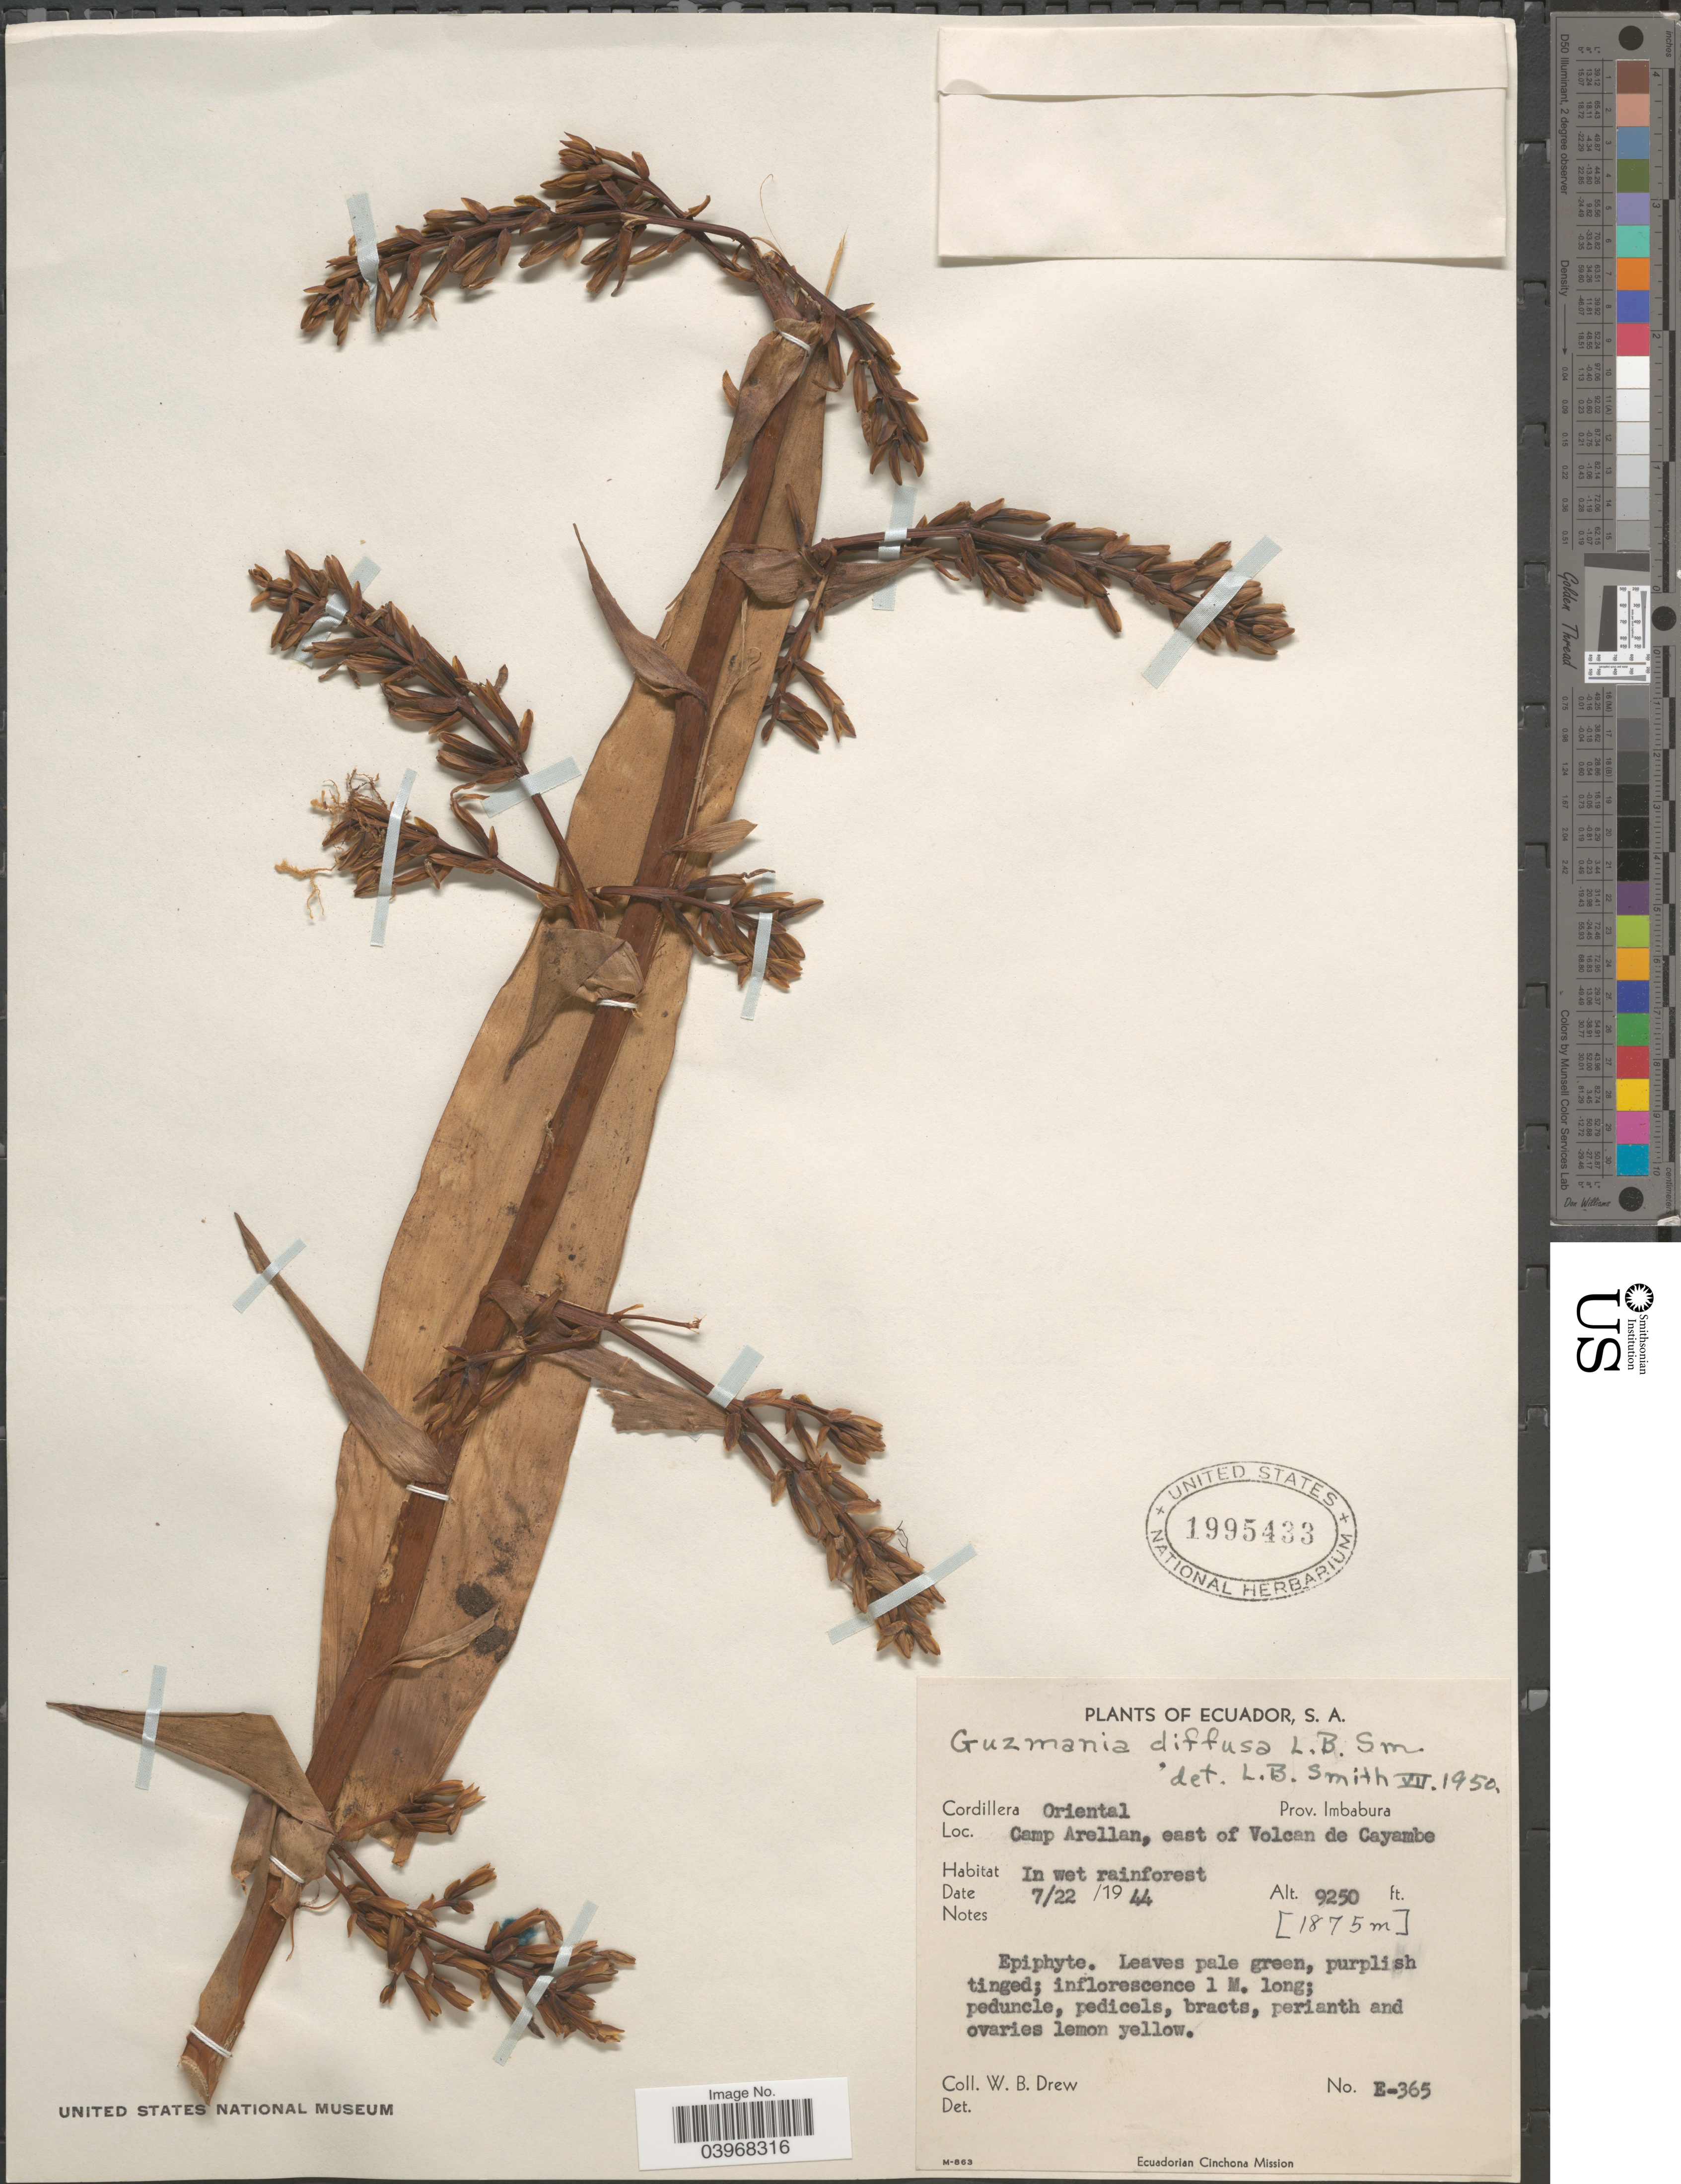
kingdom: Plantae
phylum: Tracheophyta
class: Liliopsida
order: Poales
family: Bromeliaceae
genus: Guzmania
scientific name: Guzmania diffusa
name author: L.B. Sm.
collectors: W. B. Drew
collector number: E-365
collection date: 1944-07-22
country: Ecuador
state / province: Imbabura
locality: Cordillera Oriental. Camp Arellan, east of Volcan de Cayambe.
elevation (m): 2819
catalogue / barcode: US 1995433